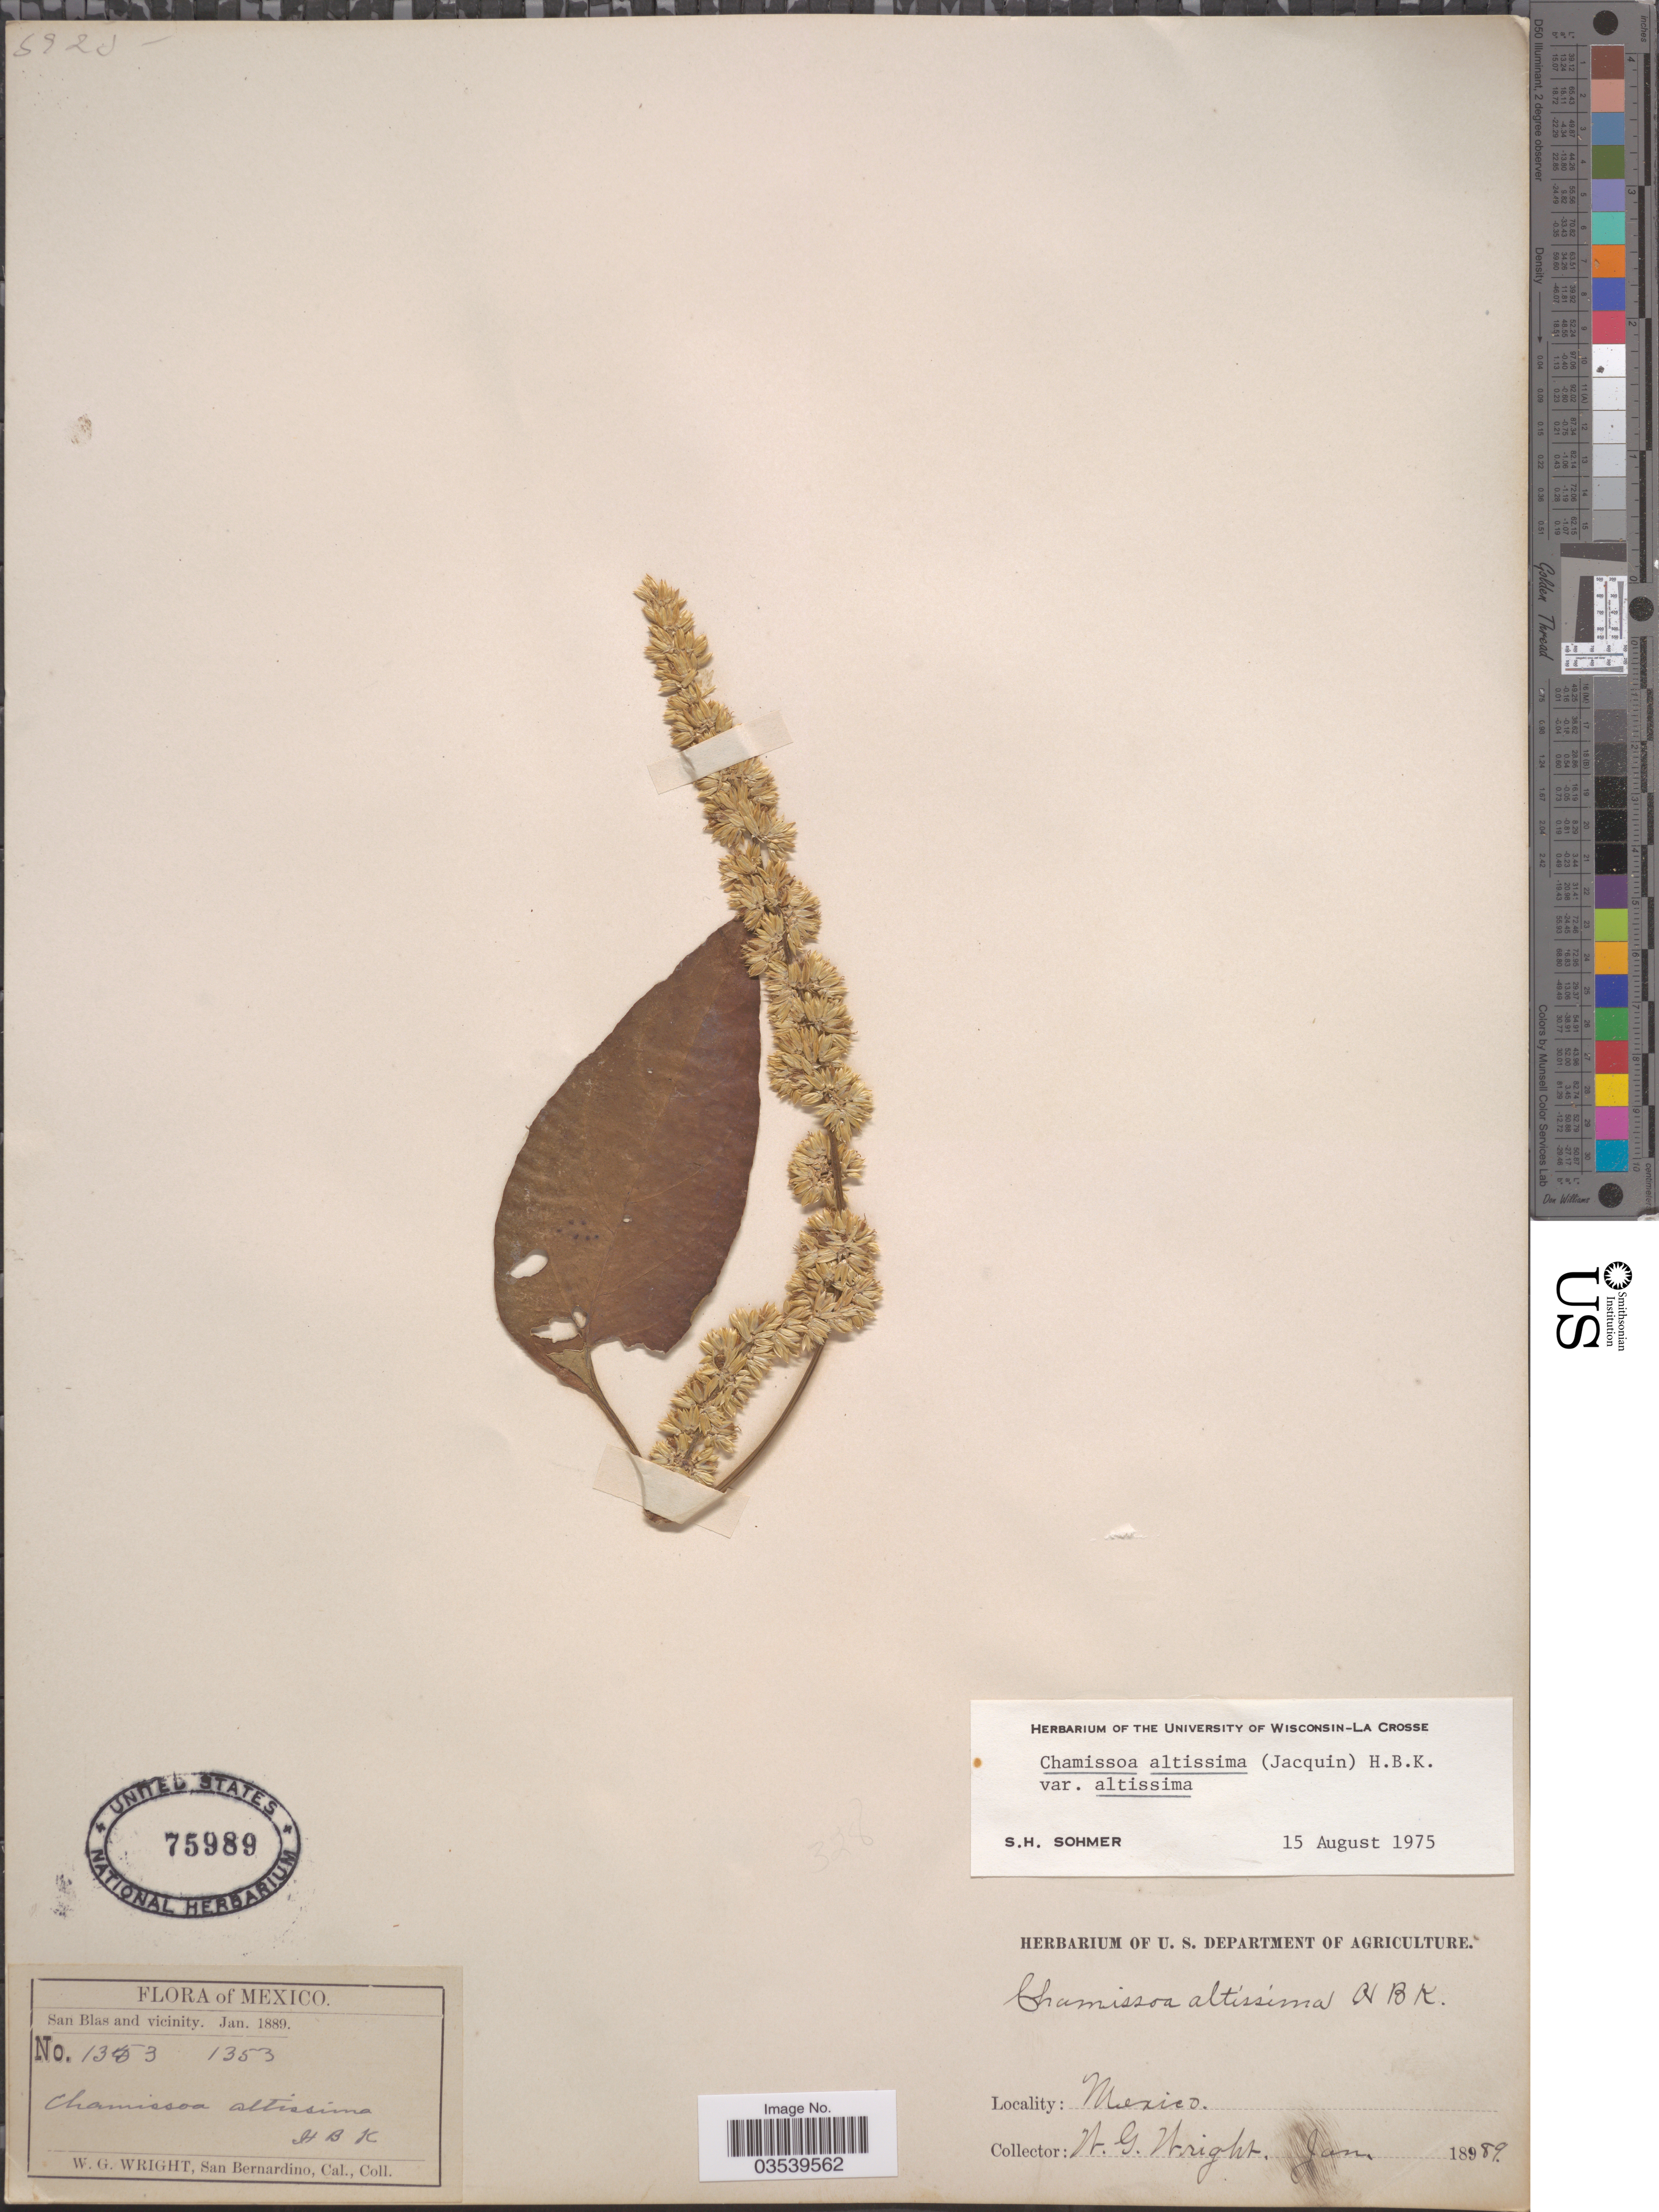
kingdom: Plantae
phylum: Tracheophyta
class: Magnoliopsida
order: Caryophyllales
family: Amaranthaceae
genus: Chamissoa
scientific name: Chamissoa altissima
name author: (Jacq.) Kunth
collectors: W. G. Wright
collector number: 1353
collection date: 1889-01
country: Mexico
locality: San Blas and vicinity.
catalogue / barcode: US 75898